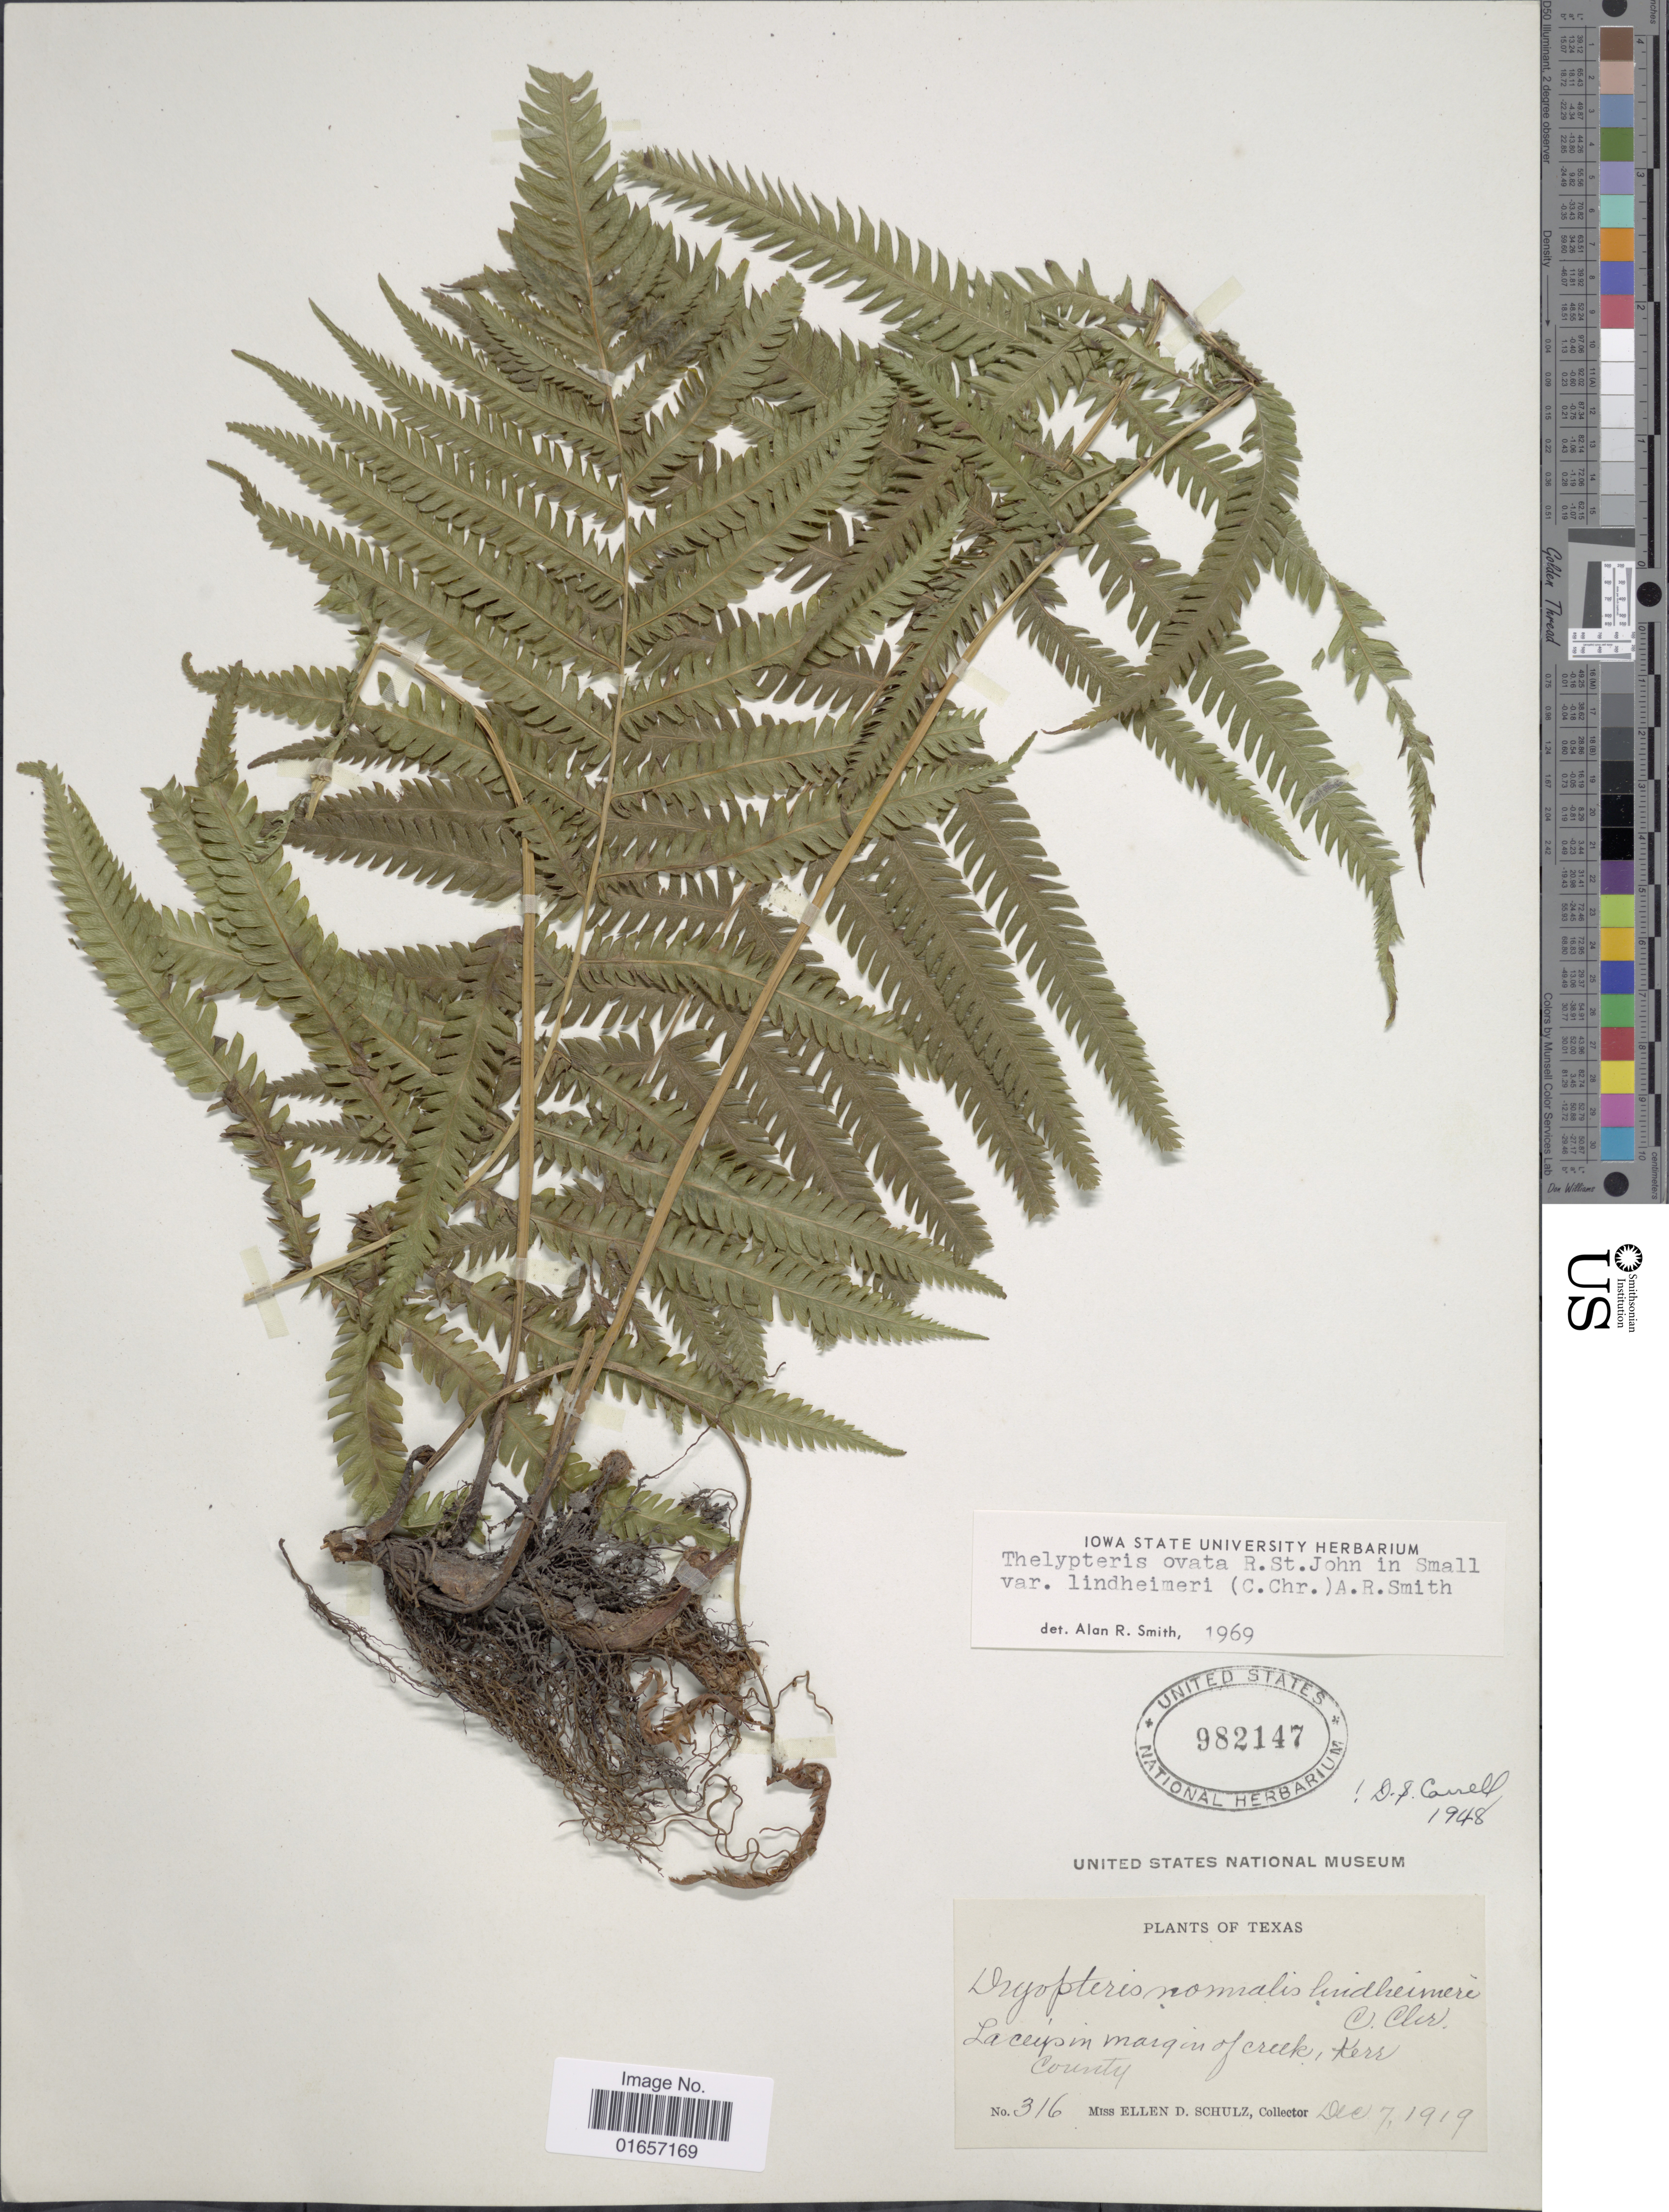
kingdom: Plantae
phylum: Tracheophyta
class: Polypodiopsida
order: Polypodiales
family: Thelypteridaceae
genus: Christella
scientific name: Christella ovata var. lindheimari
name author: (C. Chr.) A.R. Sm.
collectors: E. D. Schulz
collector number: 316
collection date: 1919-12-07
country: United States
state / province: Texas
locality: Laceip in margin of creek, Kerr County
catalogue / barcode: US 982147